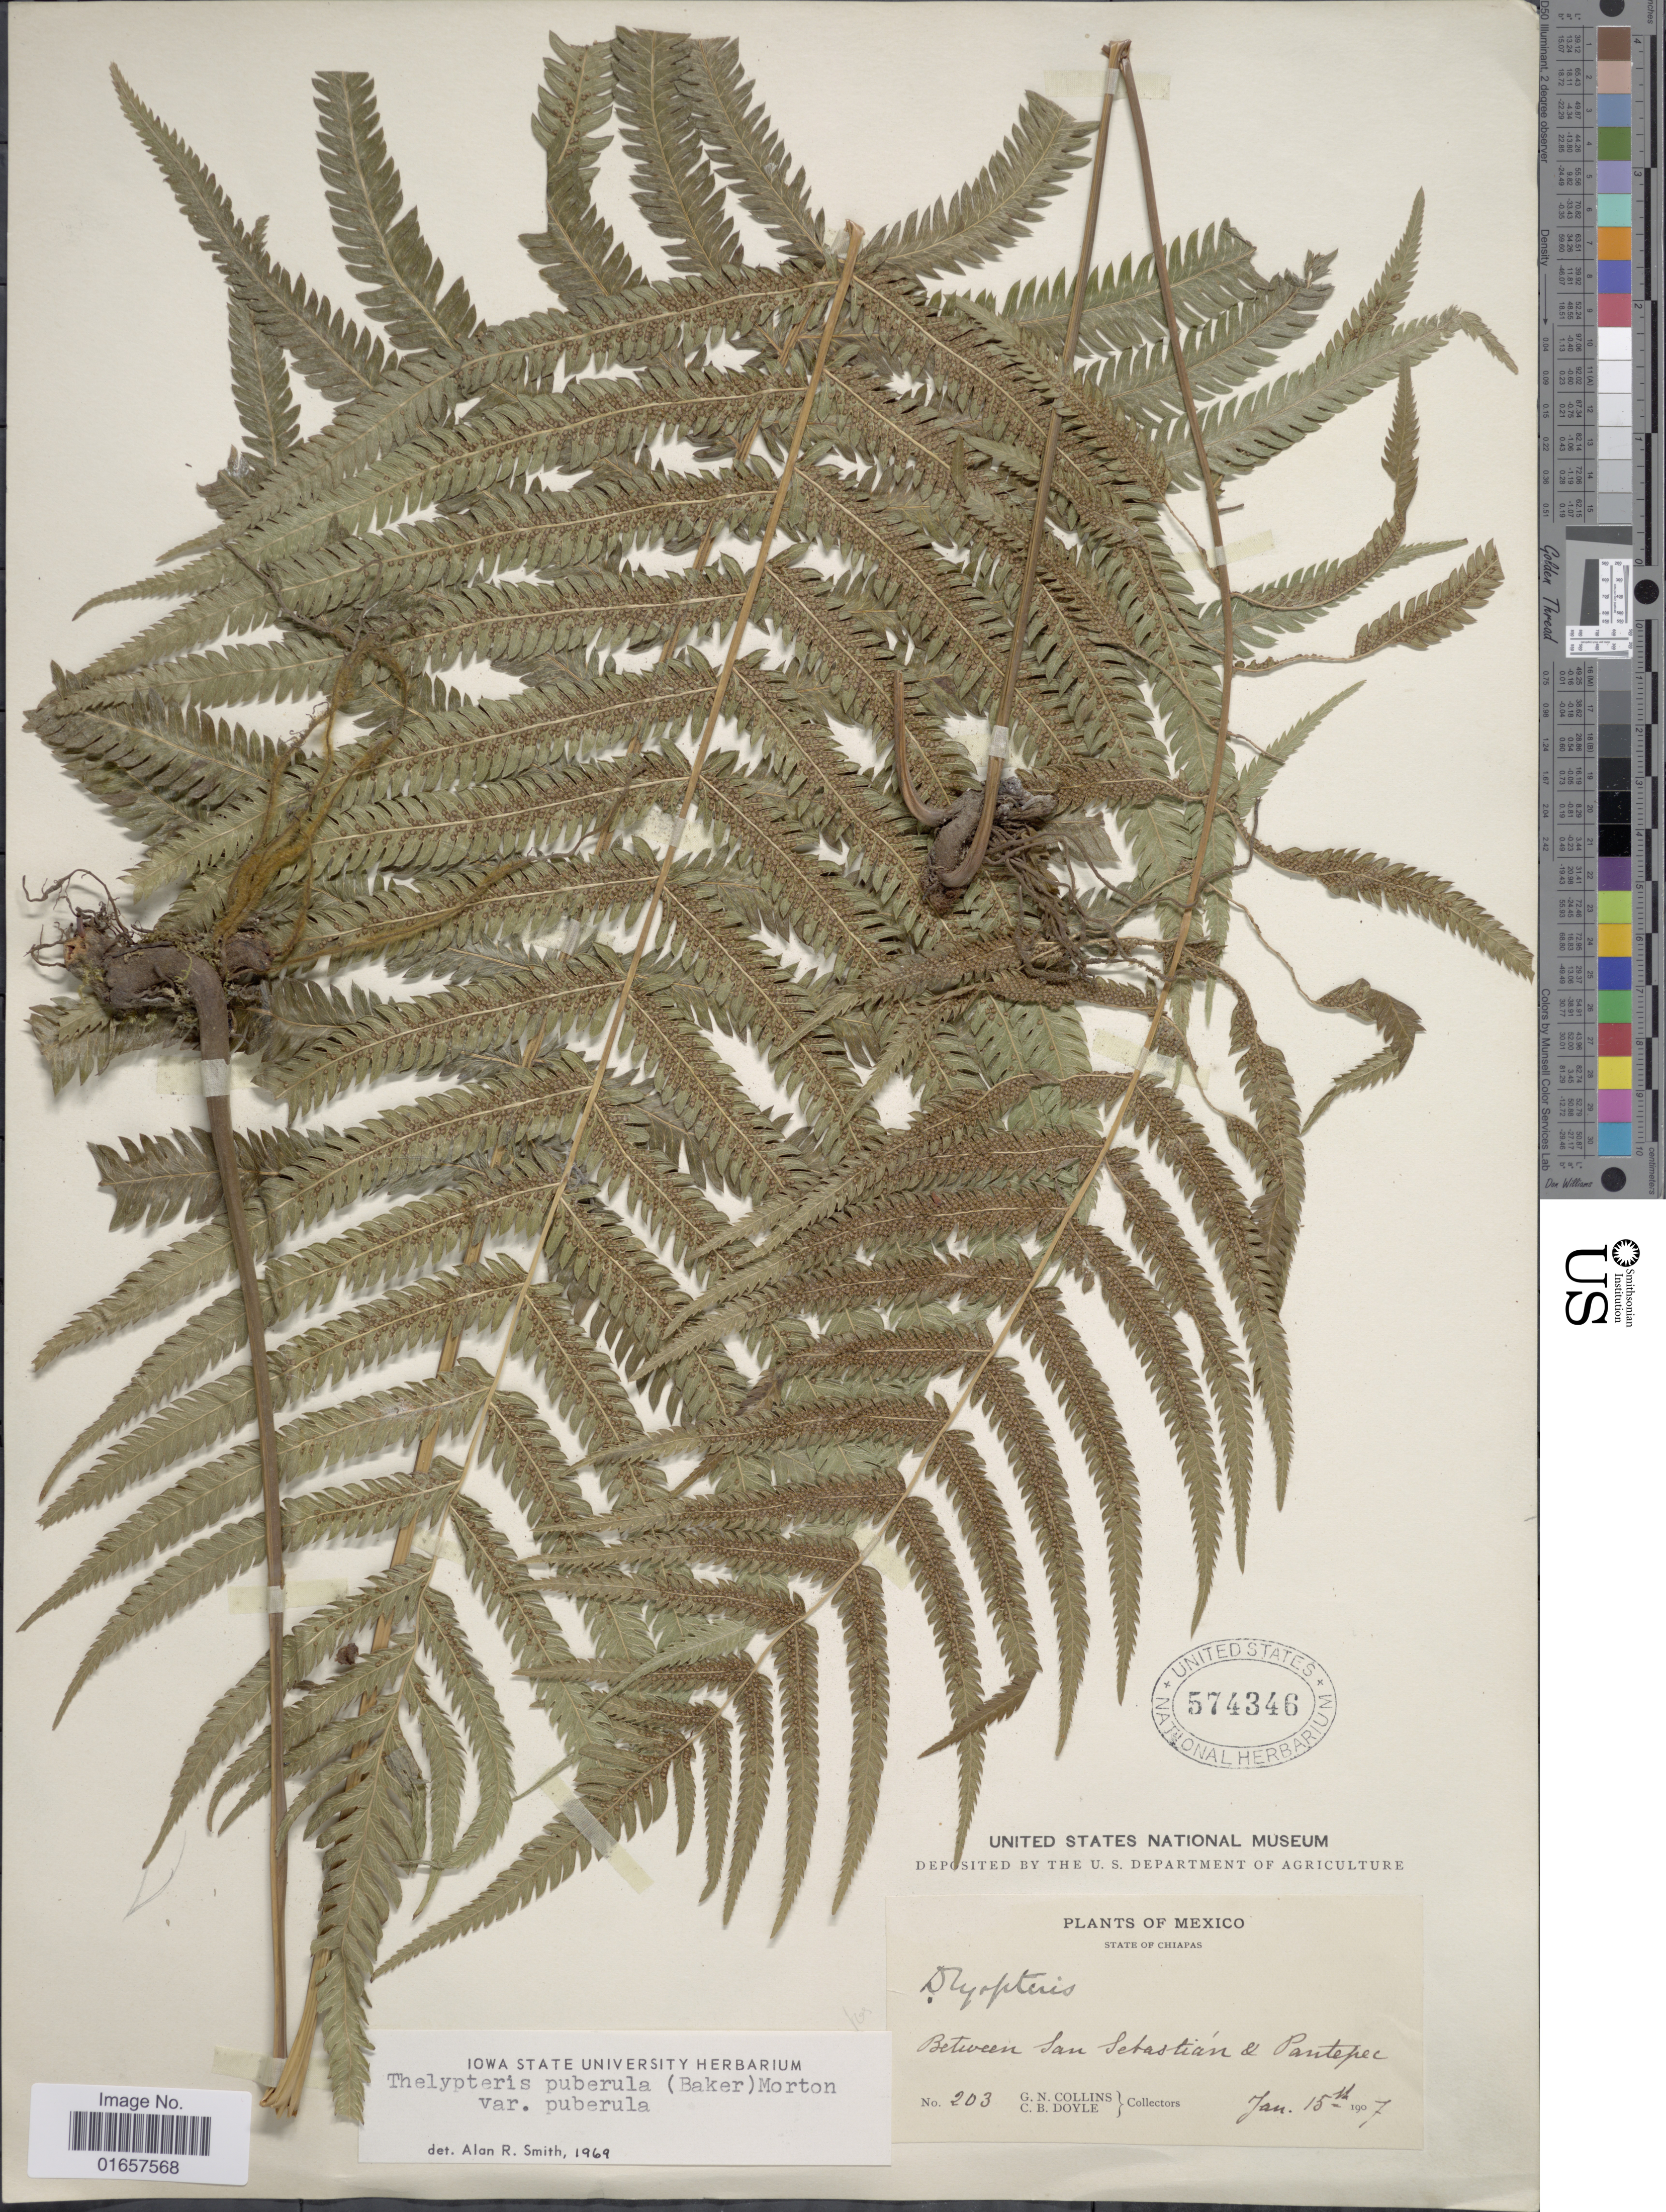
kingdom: Plantae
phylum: Tracheophyta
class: Polypodiopsida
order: Polypodiales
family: Thelypteridaceae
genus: Christella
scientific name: Christella puberula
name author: (Baker) Á. Löve & D. Löve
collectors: G. Collins & C. Doyle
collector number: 203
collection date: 1907-01-15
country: Mexico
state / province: Chiapas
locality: Mexico, between San Sebastiám & Pantepec.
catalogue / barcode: US 574346